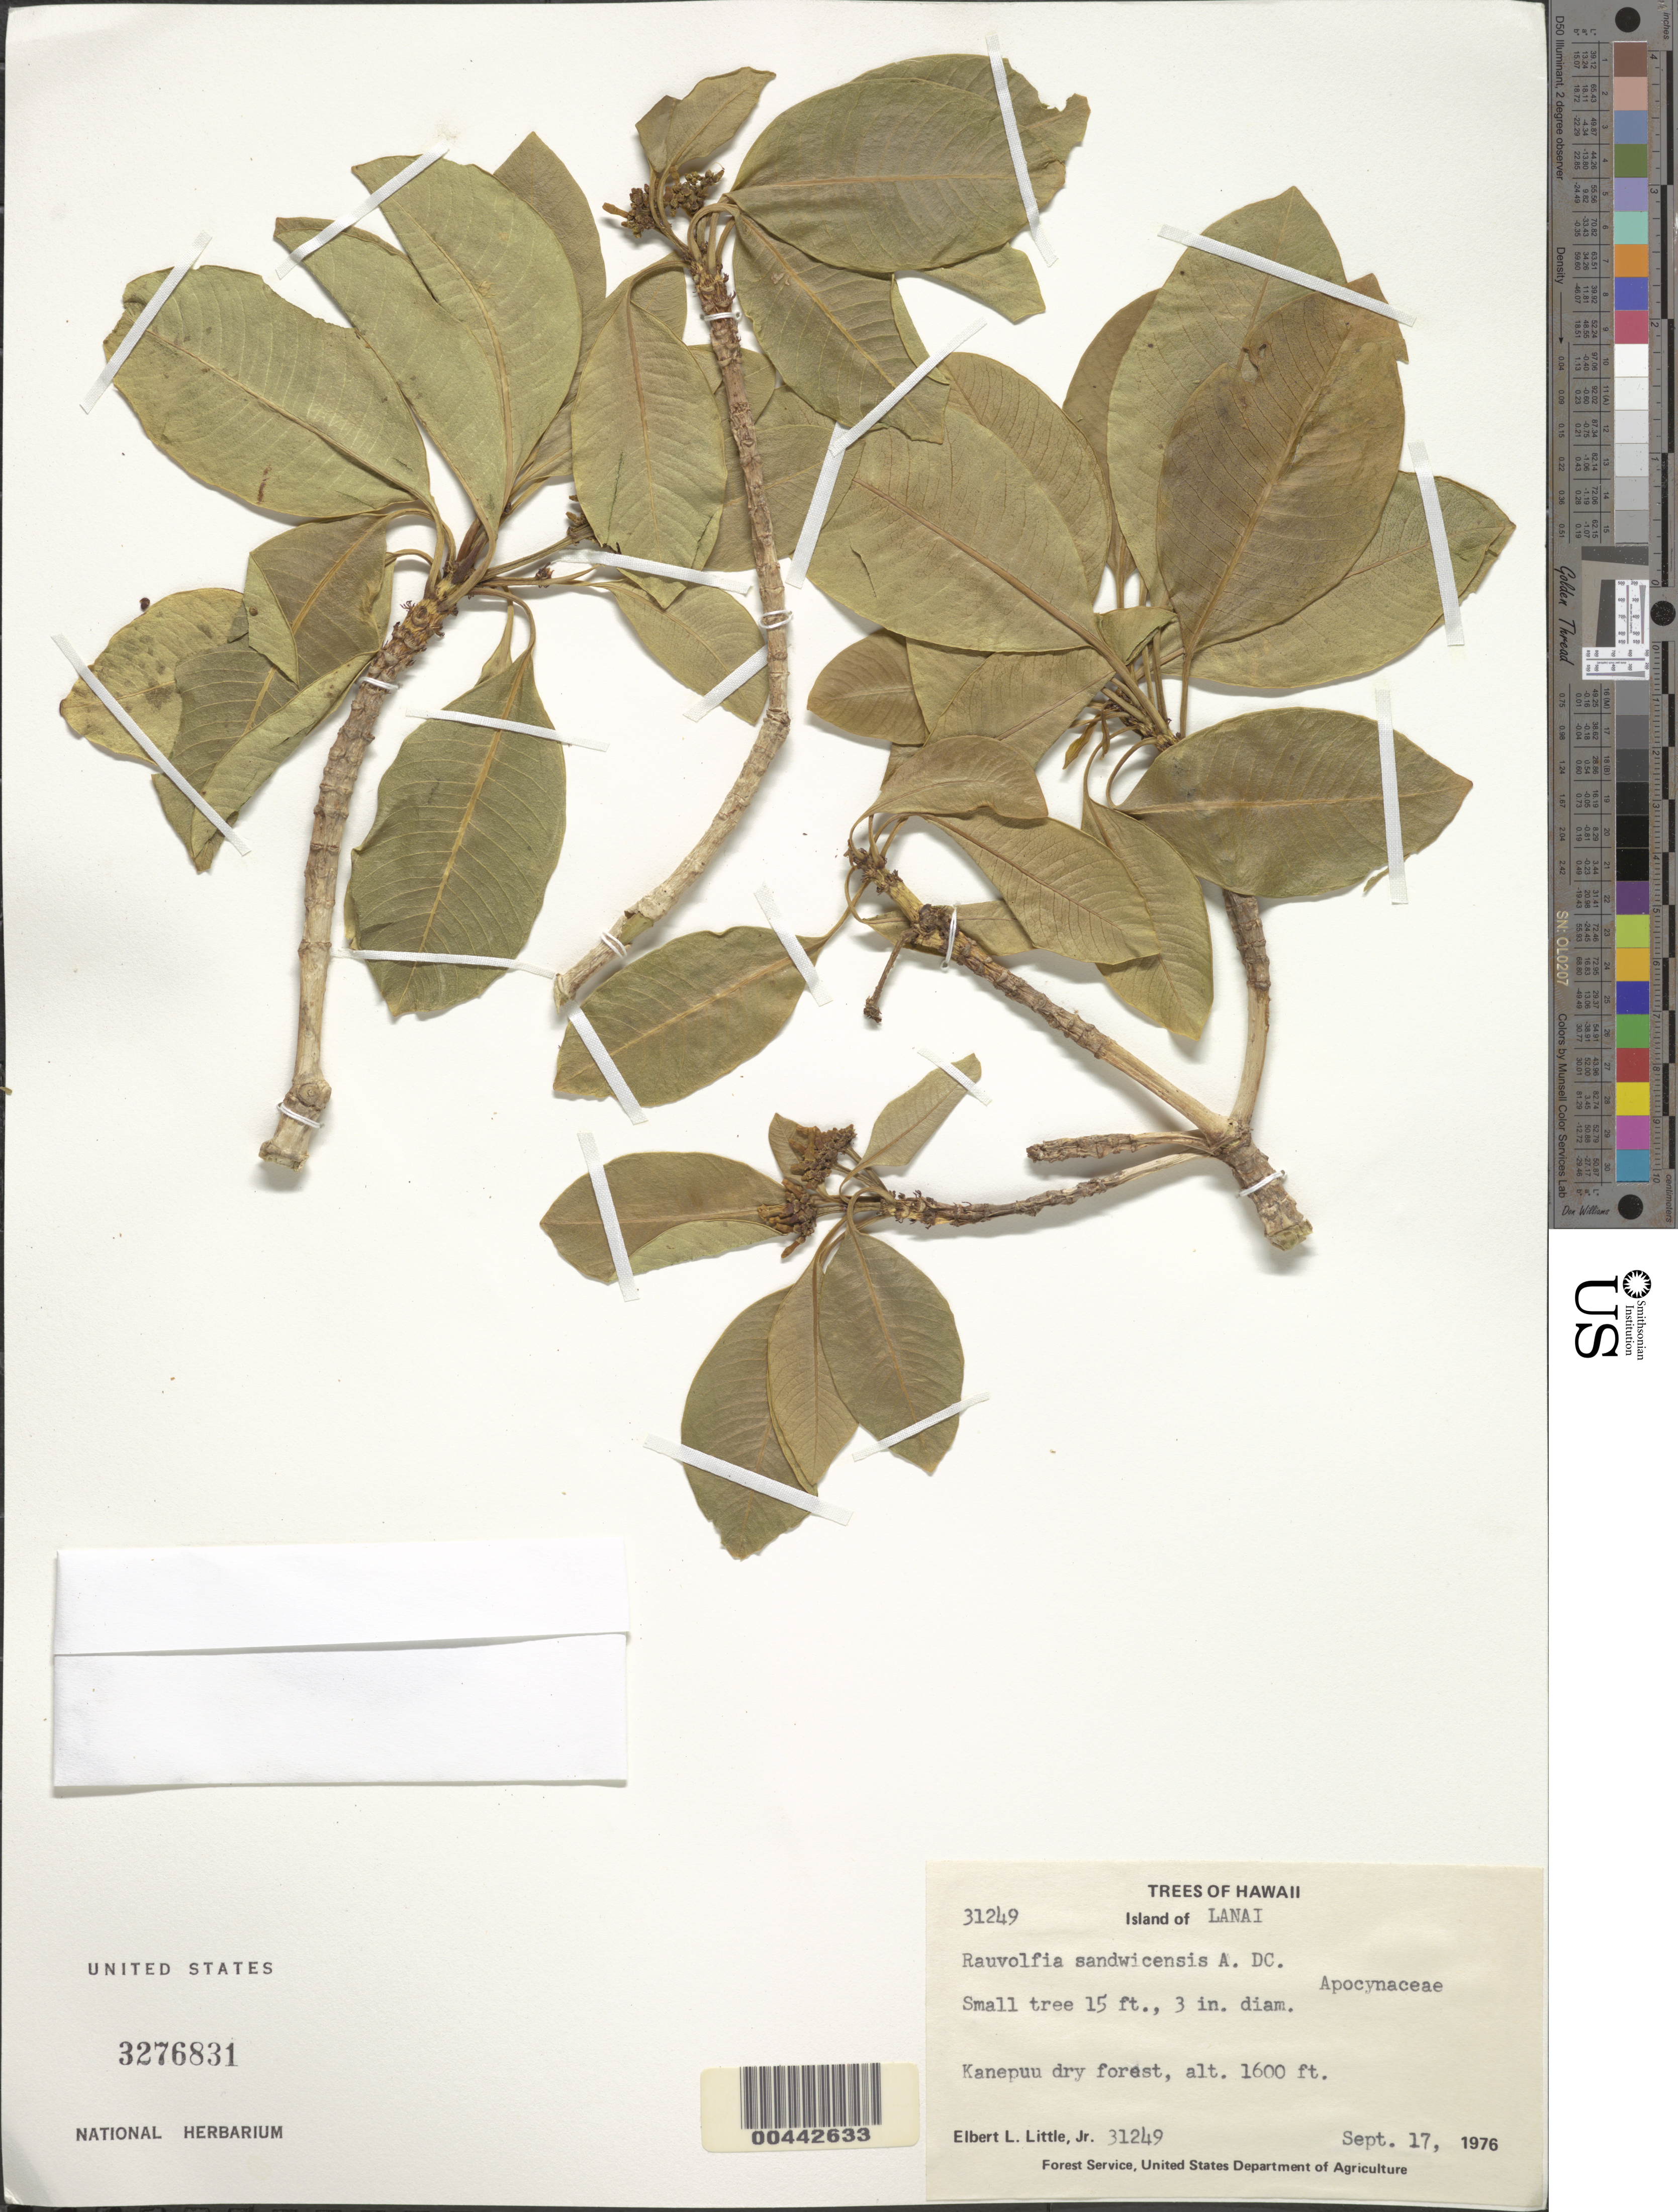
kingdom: Plantae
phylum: Tracheophyta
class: Magnoliopsida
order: Gentianales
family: Apocynaceae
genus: Rauvolfia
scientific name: Rauvolfia sandwicensis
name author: A. DC.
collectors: E. L. Little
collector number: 31249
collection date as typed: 17 Sep 1976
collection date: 1976-09-17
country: United States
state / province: Hawaii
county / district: Maui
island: Lana'i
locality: Kanepuu dry forest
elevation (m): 488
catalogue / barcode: US 3276831